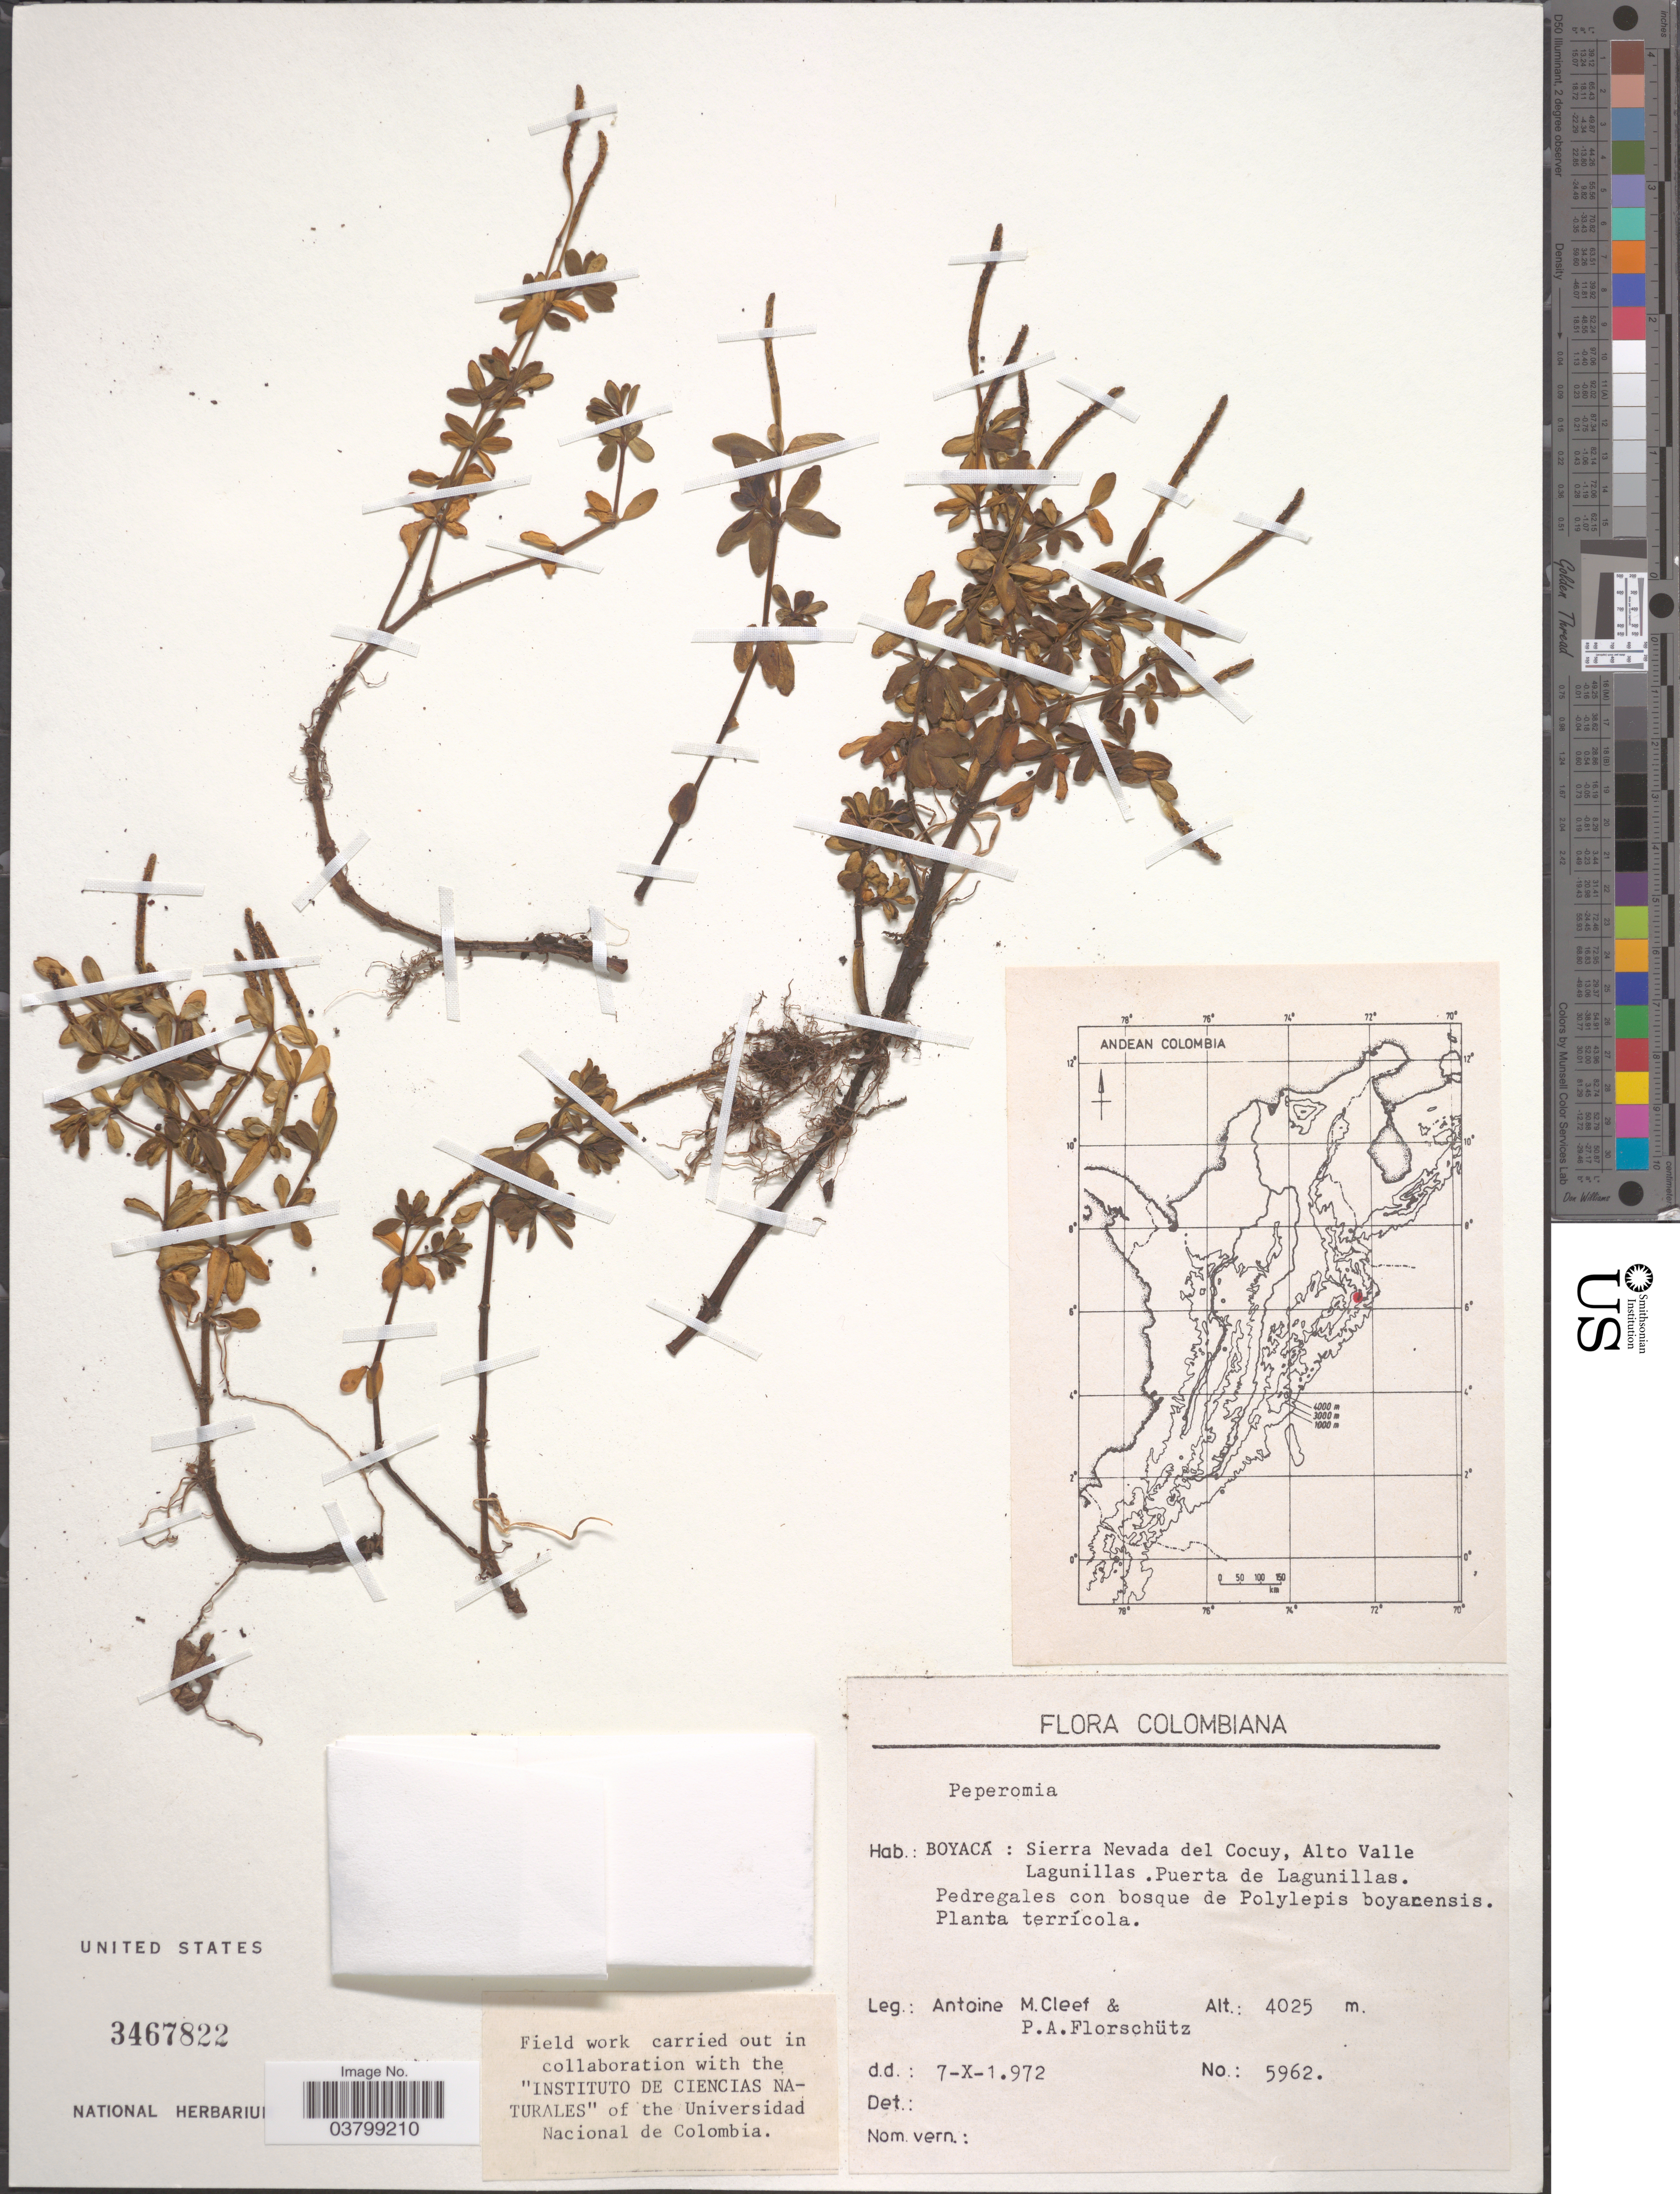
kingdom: Plantae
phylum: Tracheophyta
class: Magnoliopsida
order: Piperales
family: Piperaceae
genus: Peperomia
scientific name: Peperomia microphylla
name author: Kunth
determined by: Jiménez, José Estaban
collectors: A. M. Cleef & P. Florschütz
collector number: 5962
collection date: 1972-10-07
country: Colombia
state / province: Boyacá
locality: Sierra Nevada del Cocuy, Alto Valle Lagunillas. Puerta de Lagunillas.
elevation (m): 4025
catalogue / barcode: US 3467822